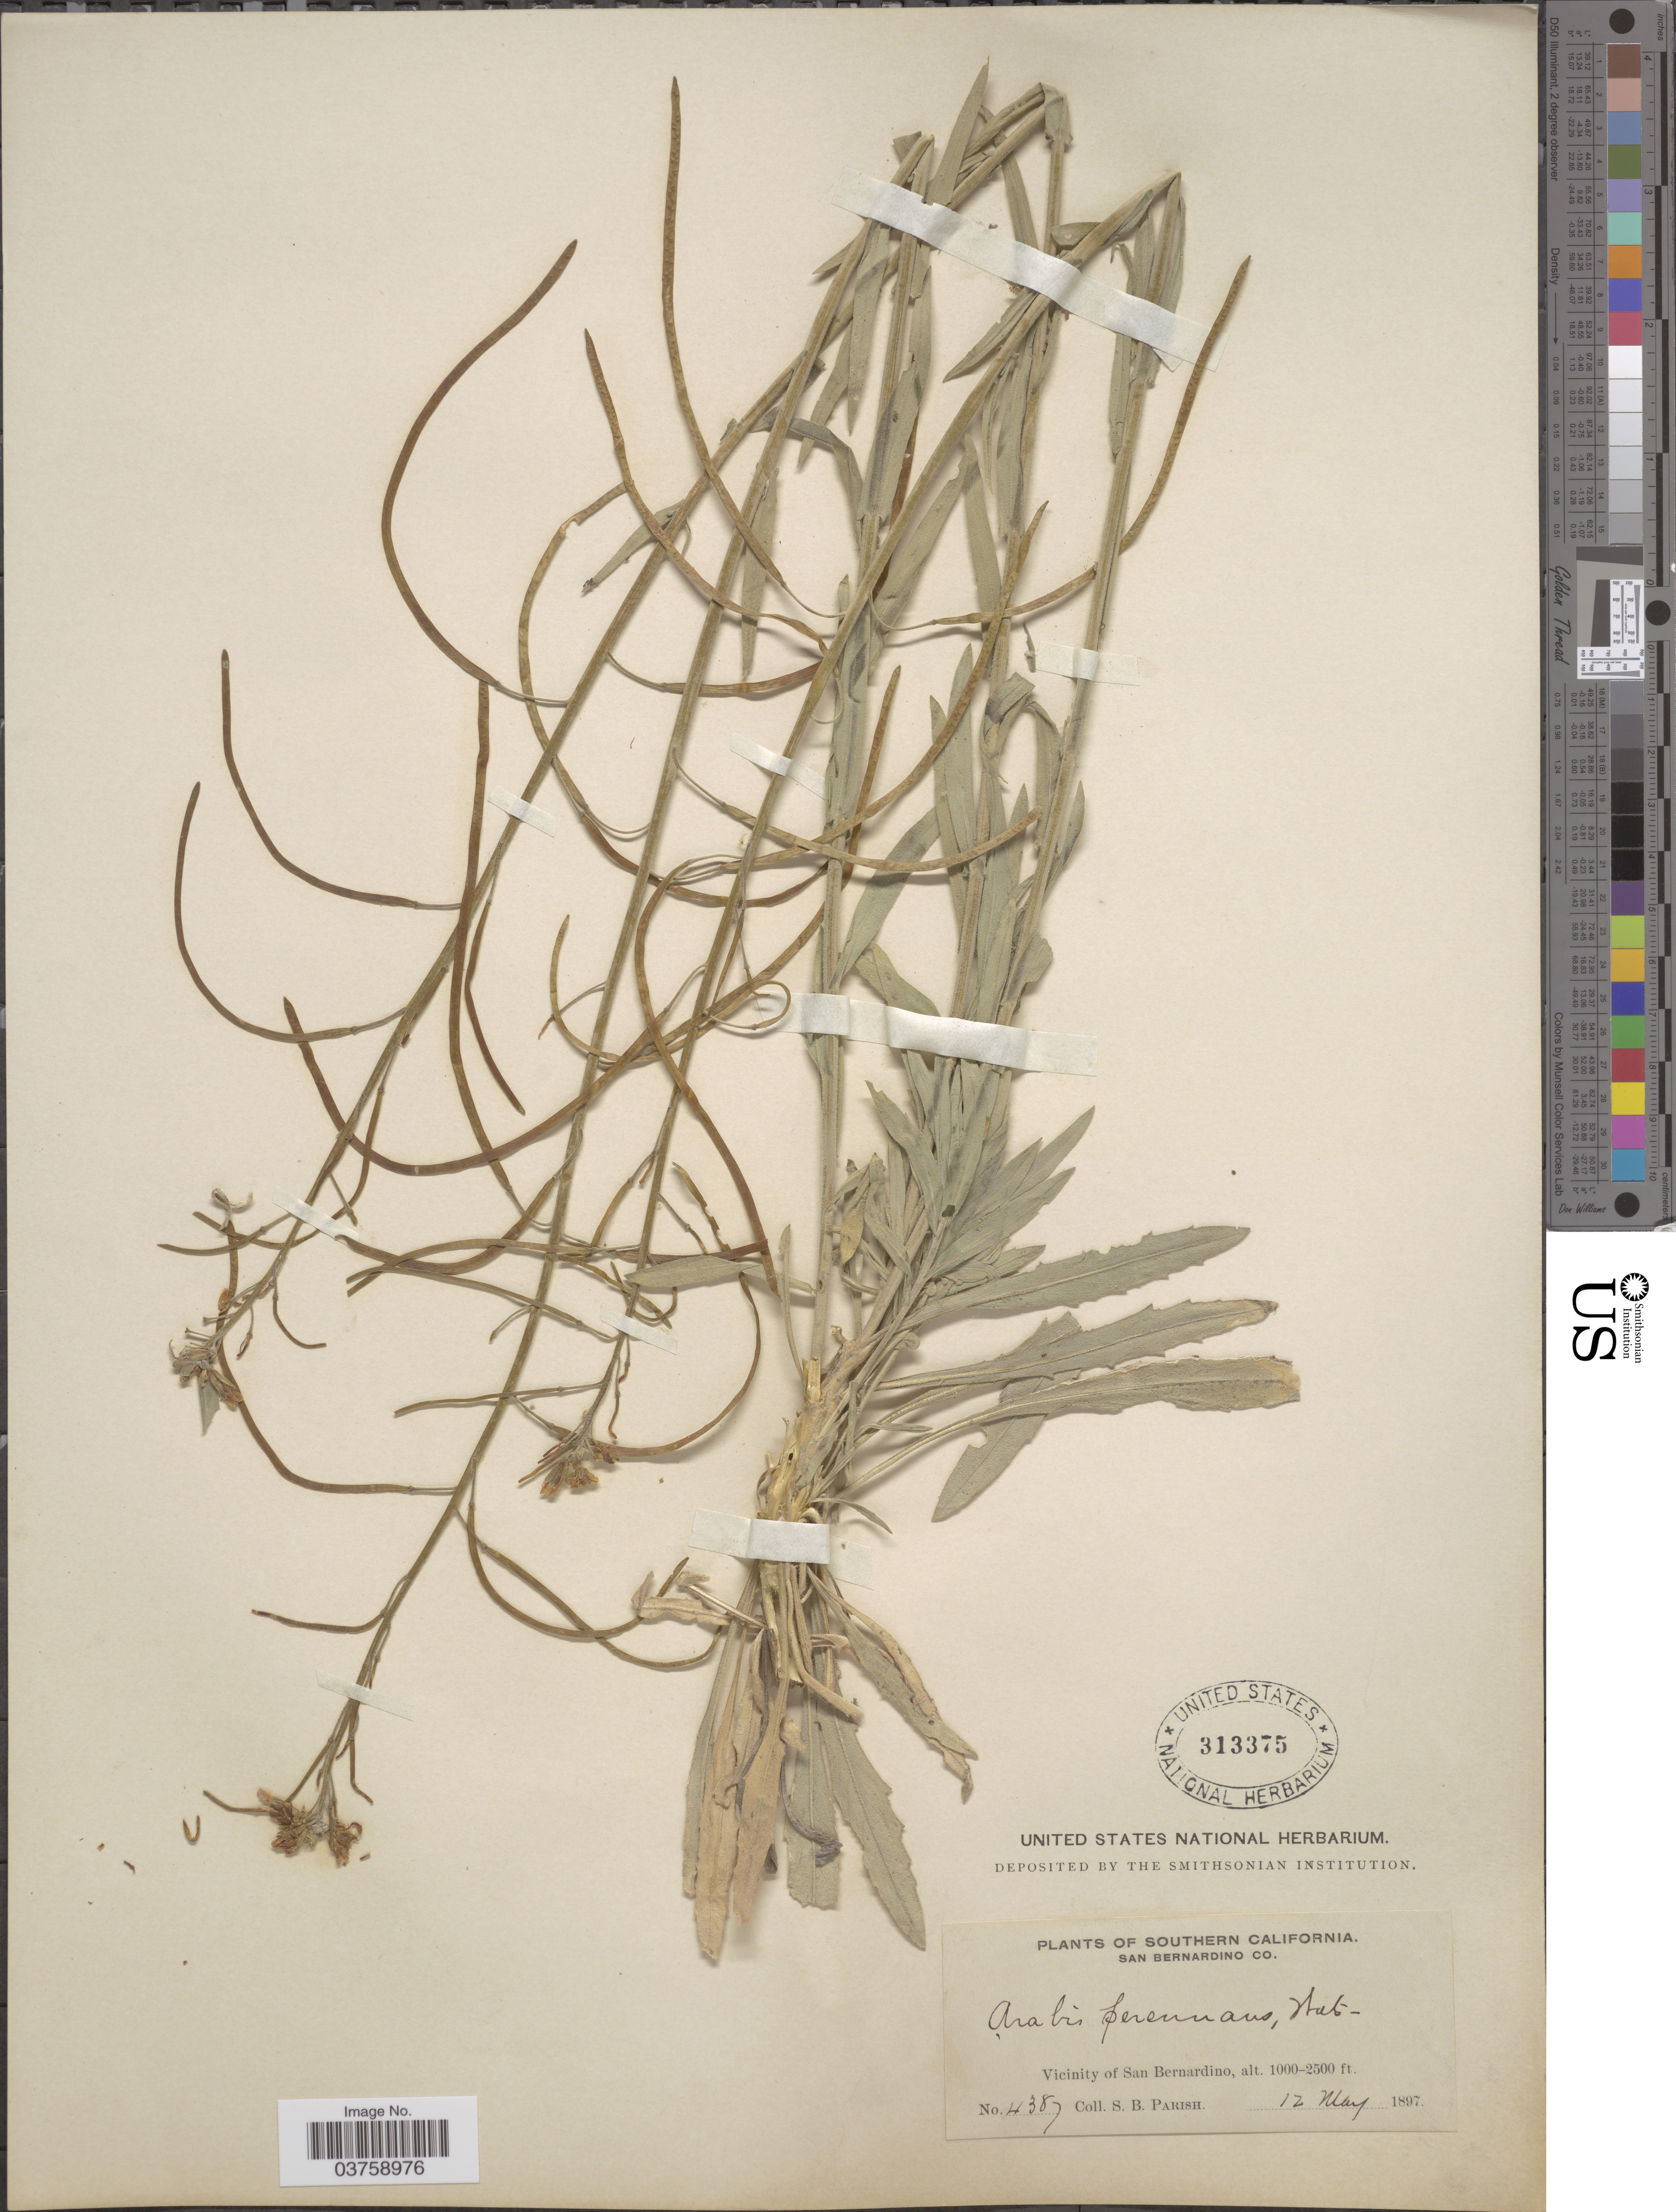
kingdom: Plantae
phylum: Tracheophyta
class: Magnoliopsida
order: Brassicales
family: Brassicaceae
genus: Arabis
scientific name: Arabis sparsiflora var. arcuata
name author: (Nutt.) Rollins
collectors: S. B. Parish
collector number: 4387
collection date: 1897-05-12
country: United States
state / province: California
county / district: San Bernardino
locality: Southern California. San Bernardino Co. Vicinity of San Bernardino.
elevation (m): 305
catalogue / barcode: US 313375